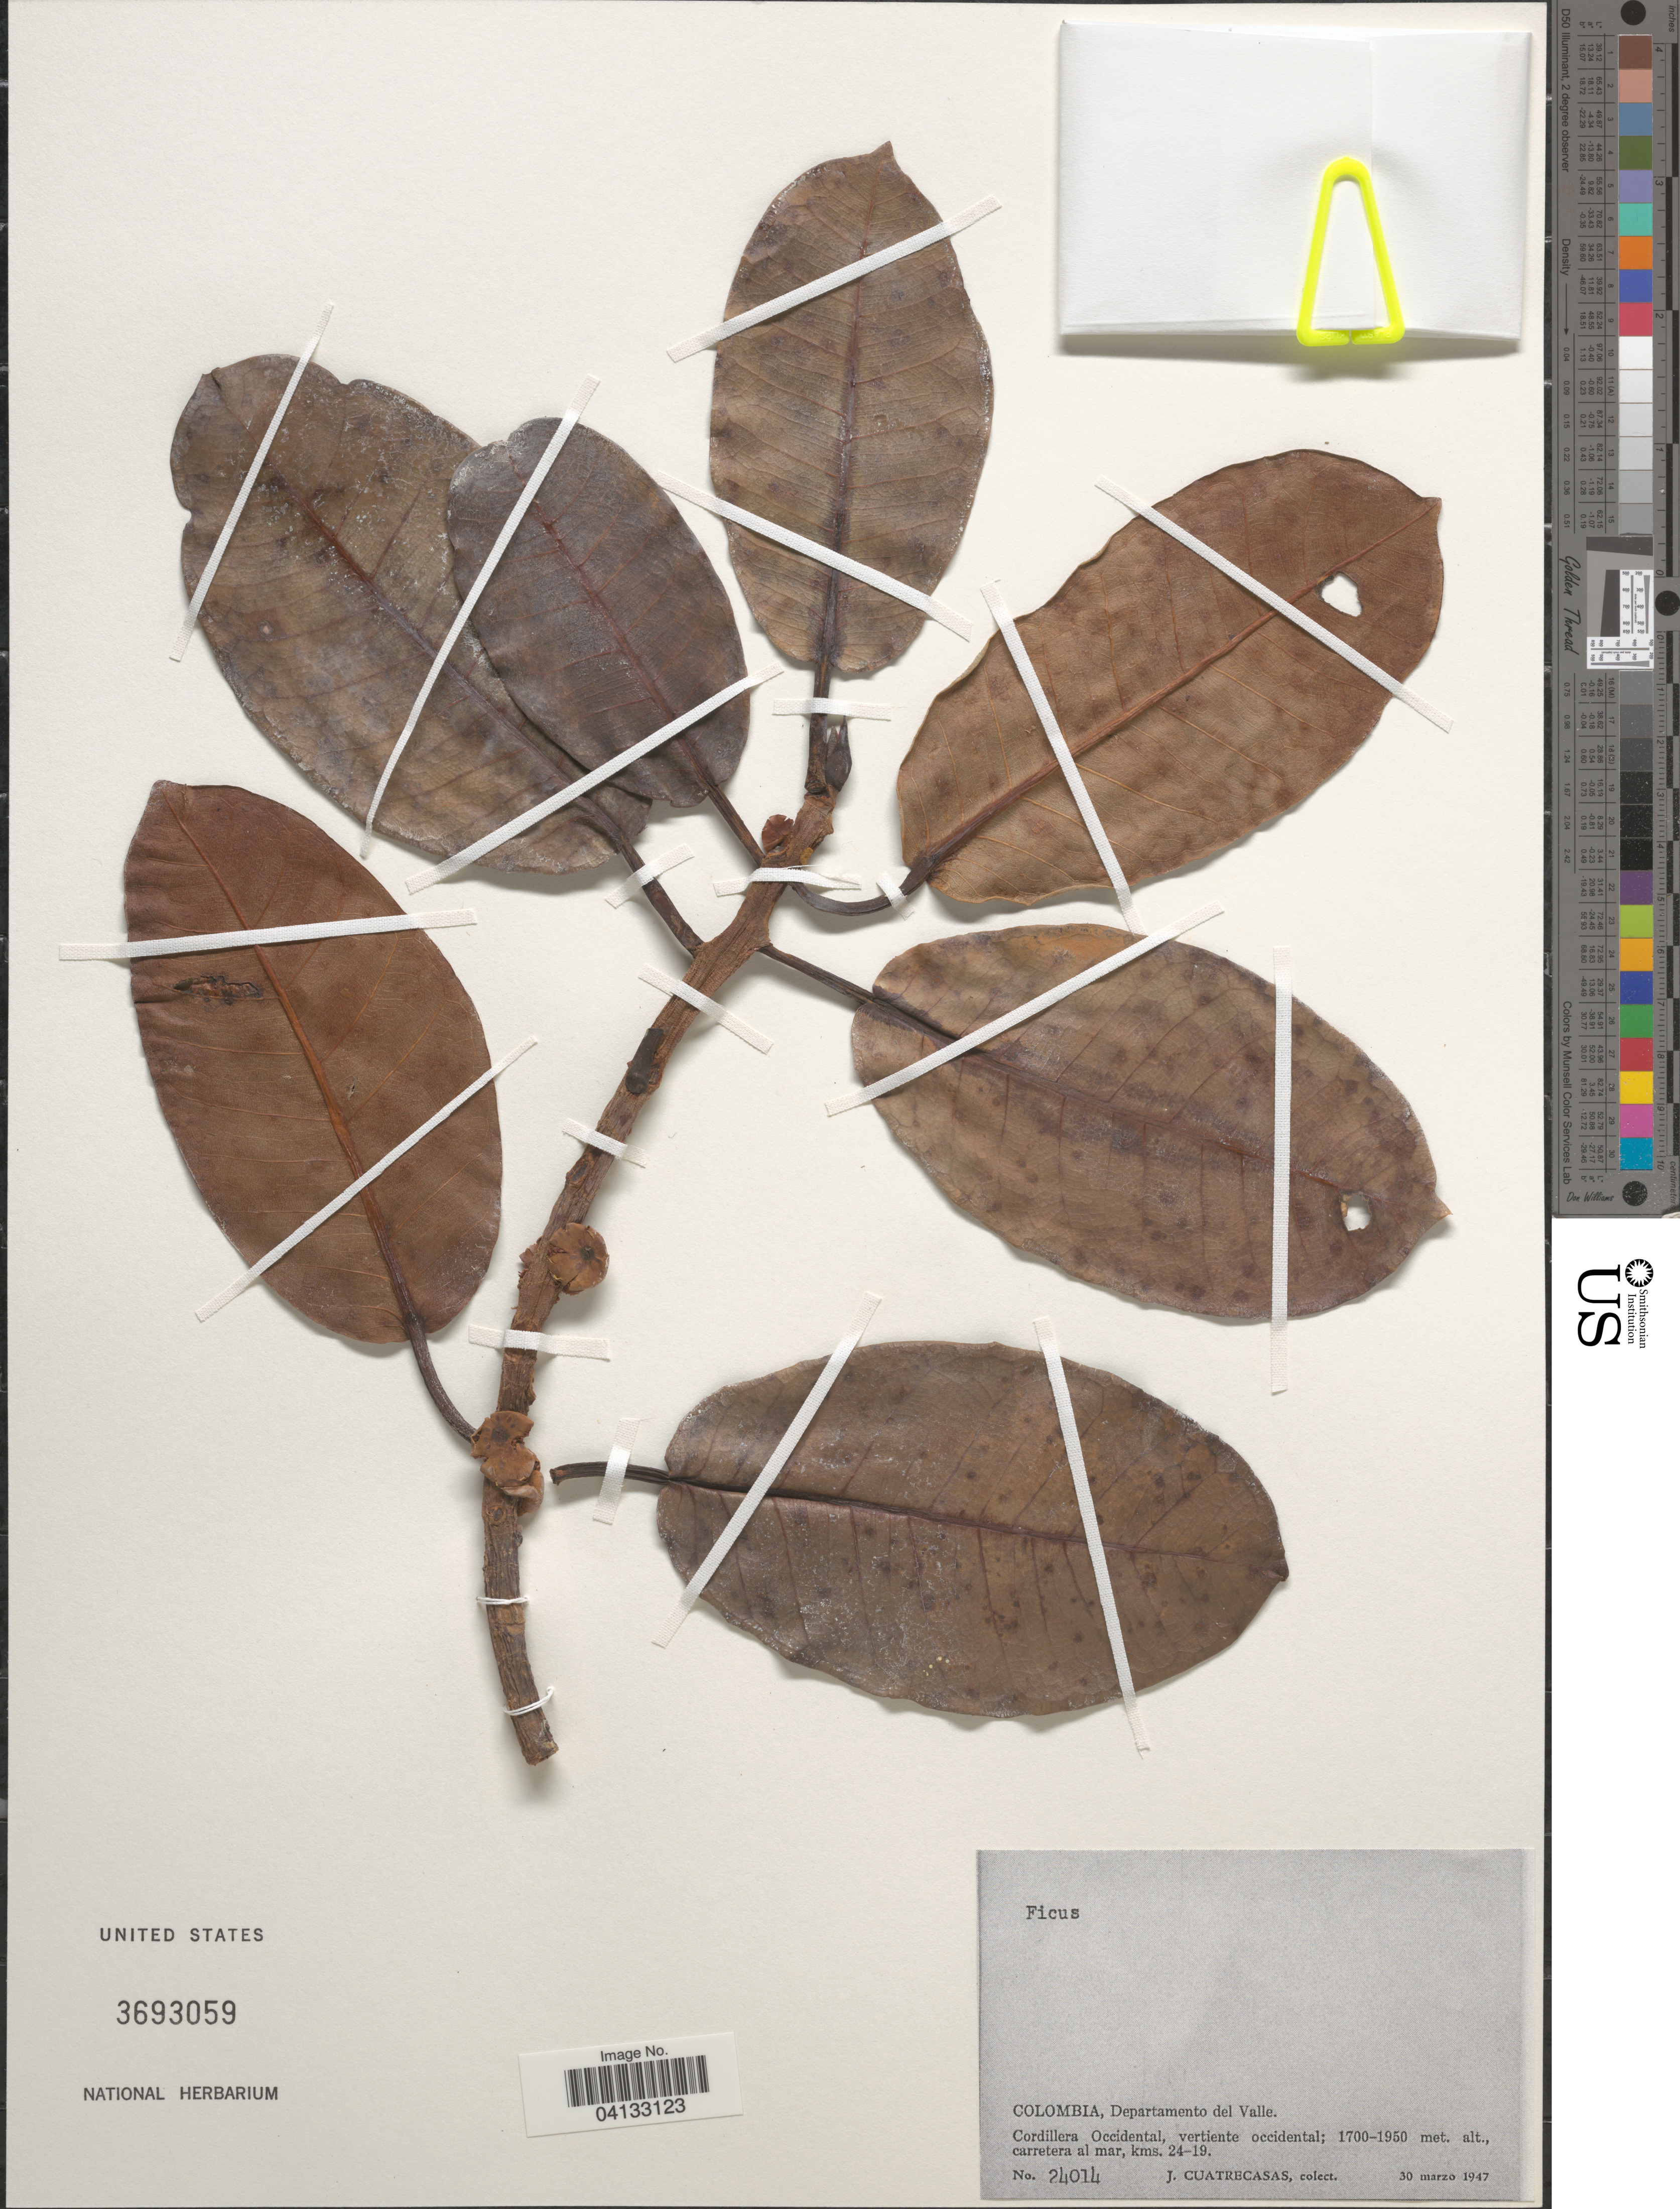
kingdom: Plantae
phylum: Tracheophyta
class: Magnoliopsida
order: Rosales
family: Moraceae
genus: Ficus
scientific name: Ficus sp.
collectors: J. Cuatrecasas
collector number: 24014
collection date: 1947-03-30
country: Colombia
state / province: Valle del Cauca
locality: Departamento del Valle. Cordillera Occidental, vertiente occidental: carretera al mar, kms. 24-19.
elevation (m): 1700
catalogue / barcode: US 3693059